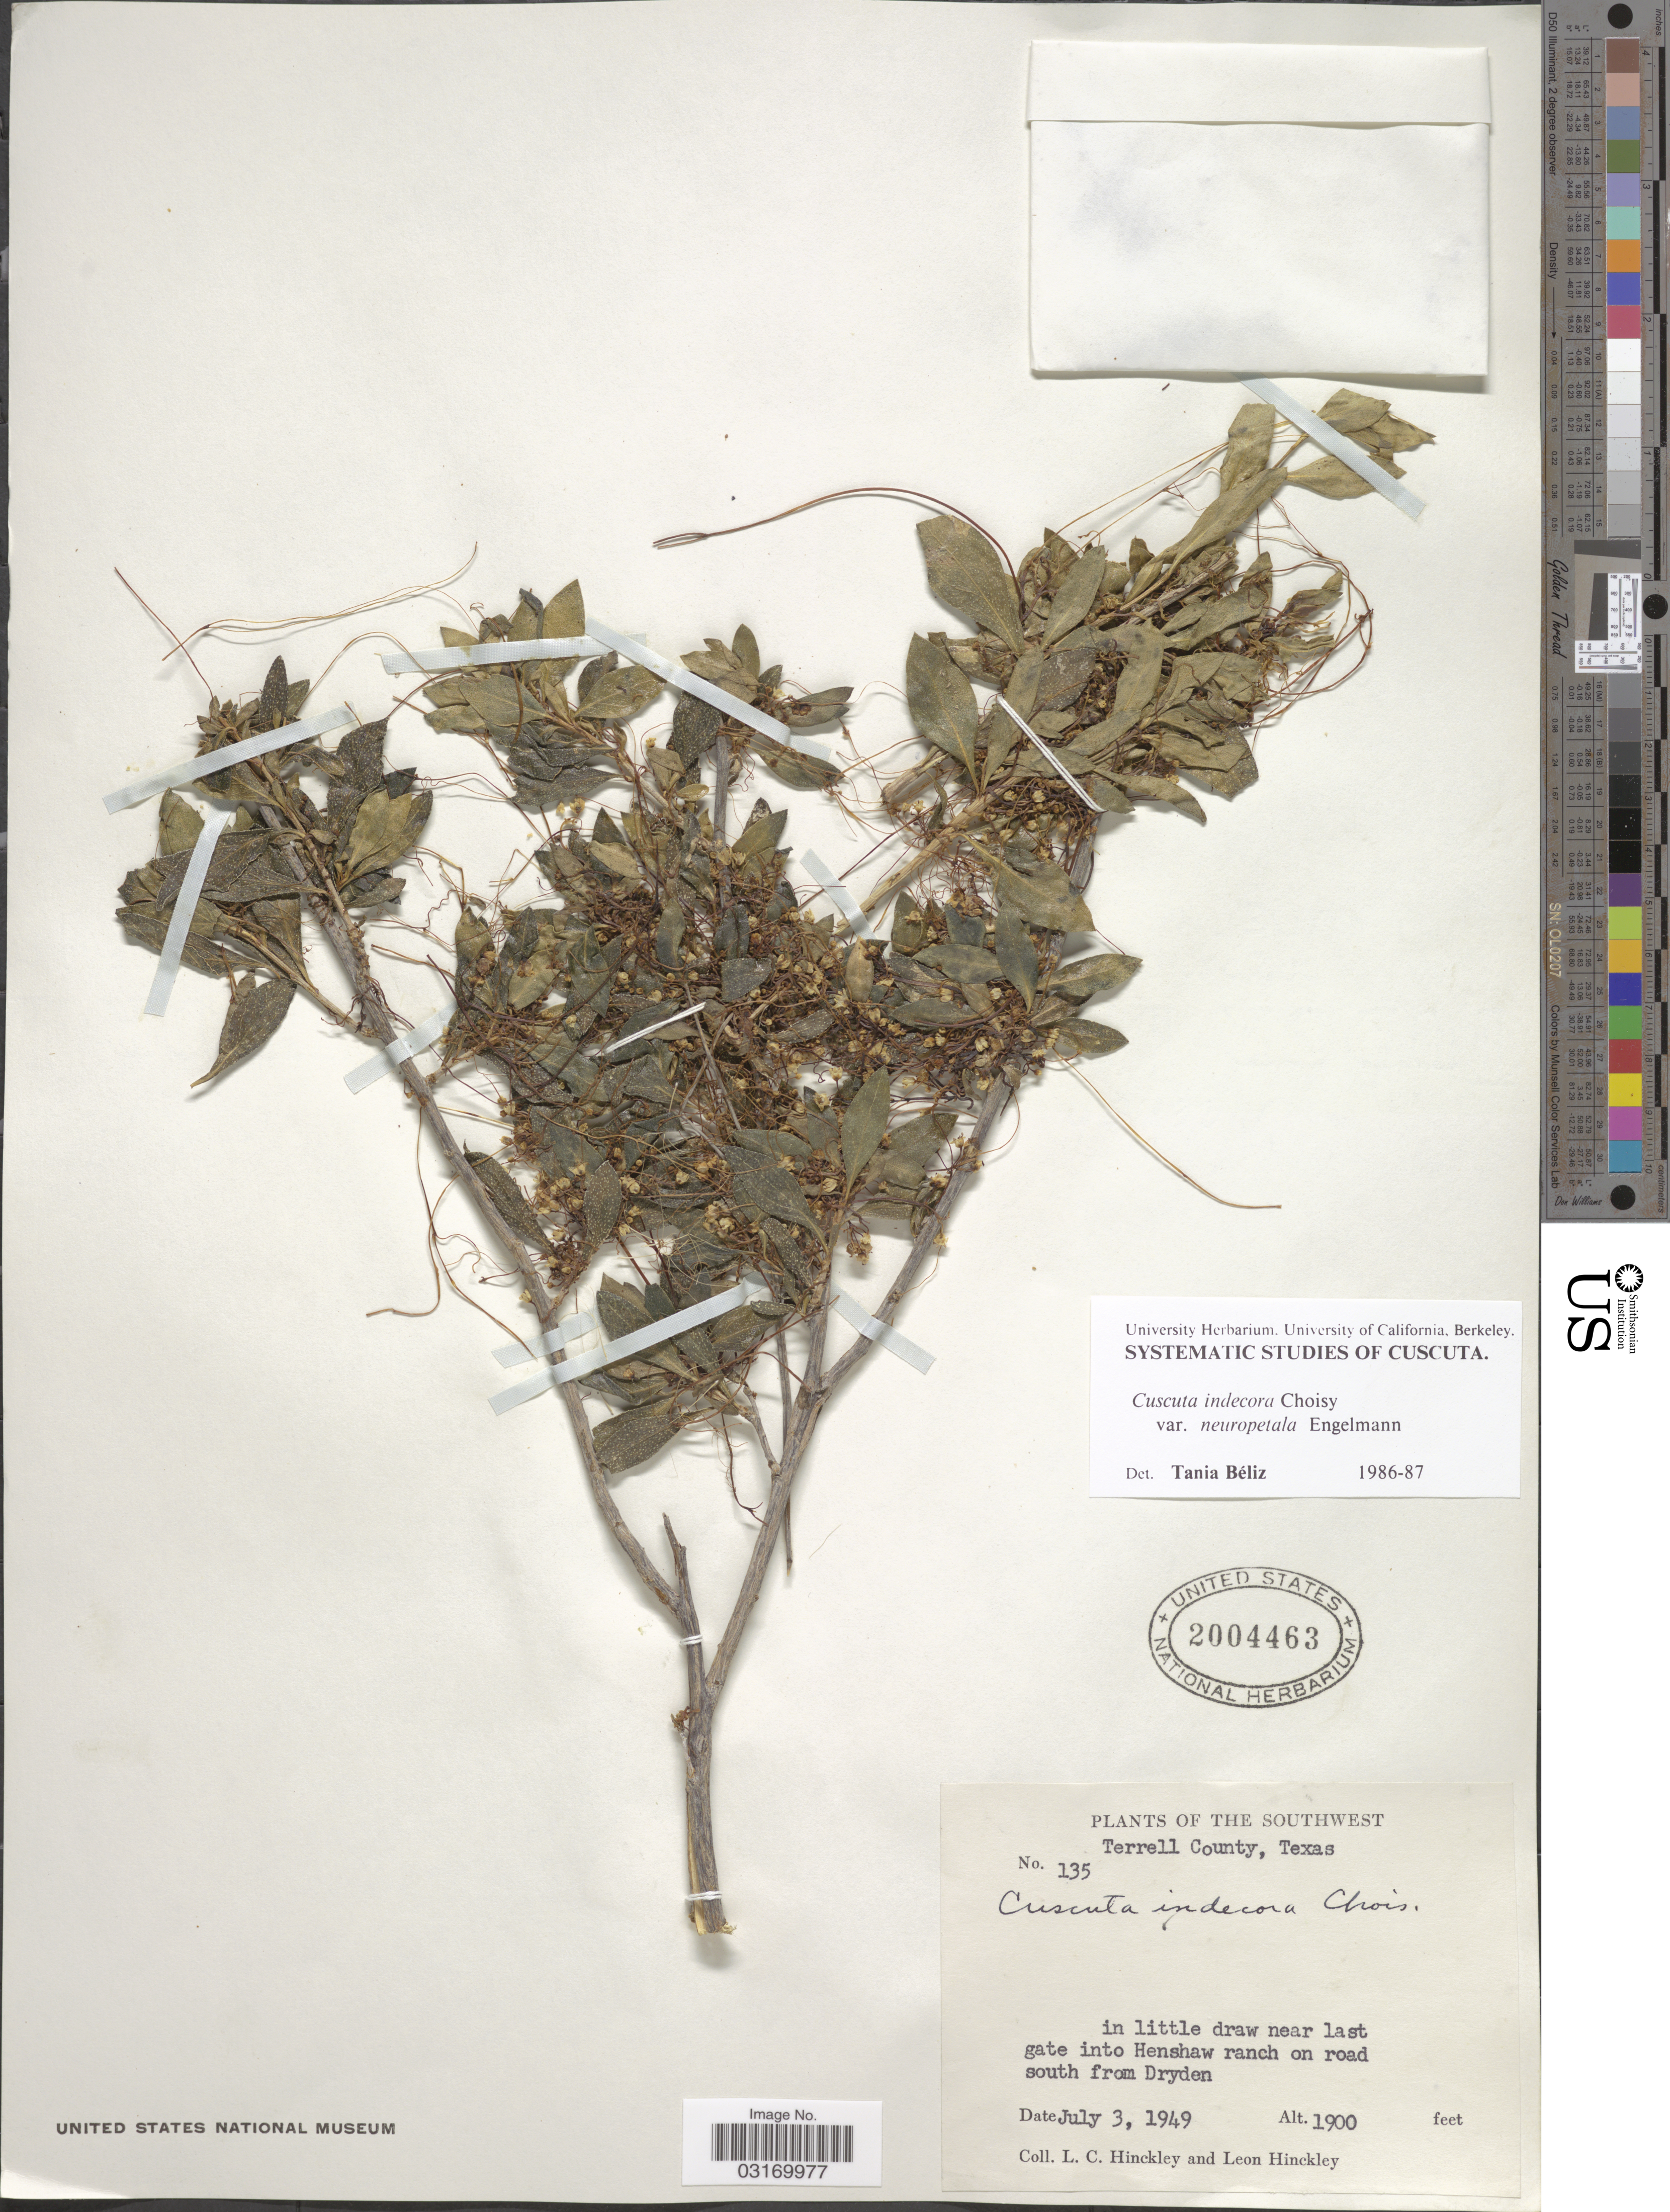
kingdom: Plantae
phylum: Tracheophyta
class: Magnoliopsida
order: Solanales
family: Convolvulaceae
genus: Cuscuta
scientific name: Cuscuta indecora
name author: Choisy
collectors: L. Hinckley & L. Hinckley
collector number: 135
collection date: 1949-07-03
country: United States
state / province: Texas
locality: The Southwest. Terrell County. In little draw near last gate into Henshaw ranch on road south from Dryden.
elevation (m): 579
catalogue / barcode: US 2004463